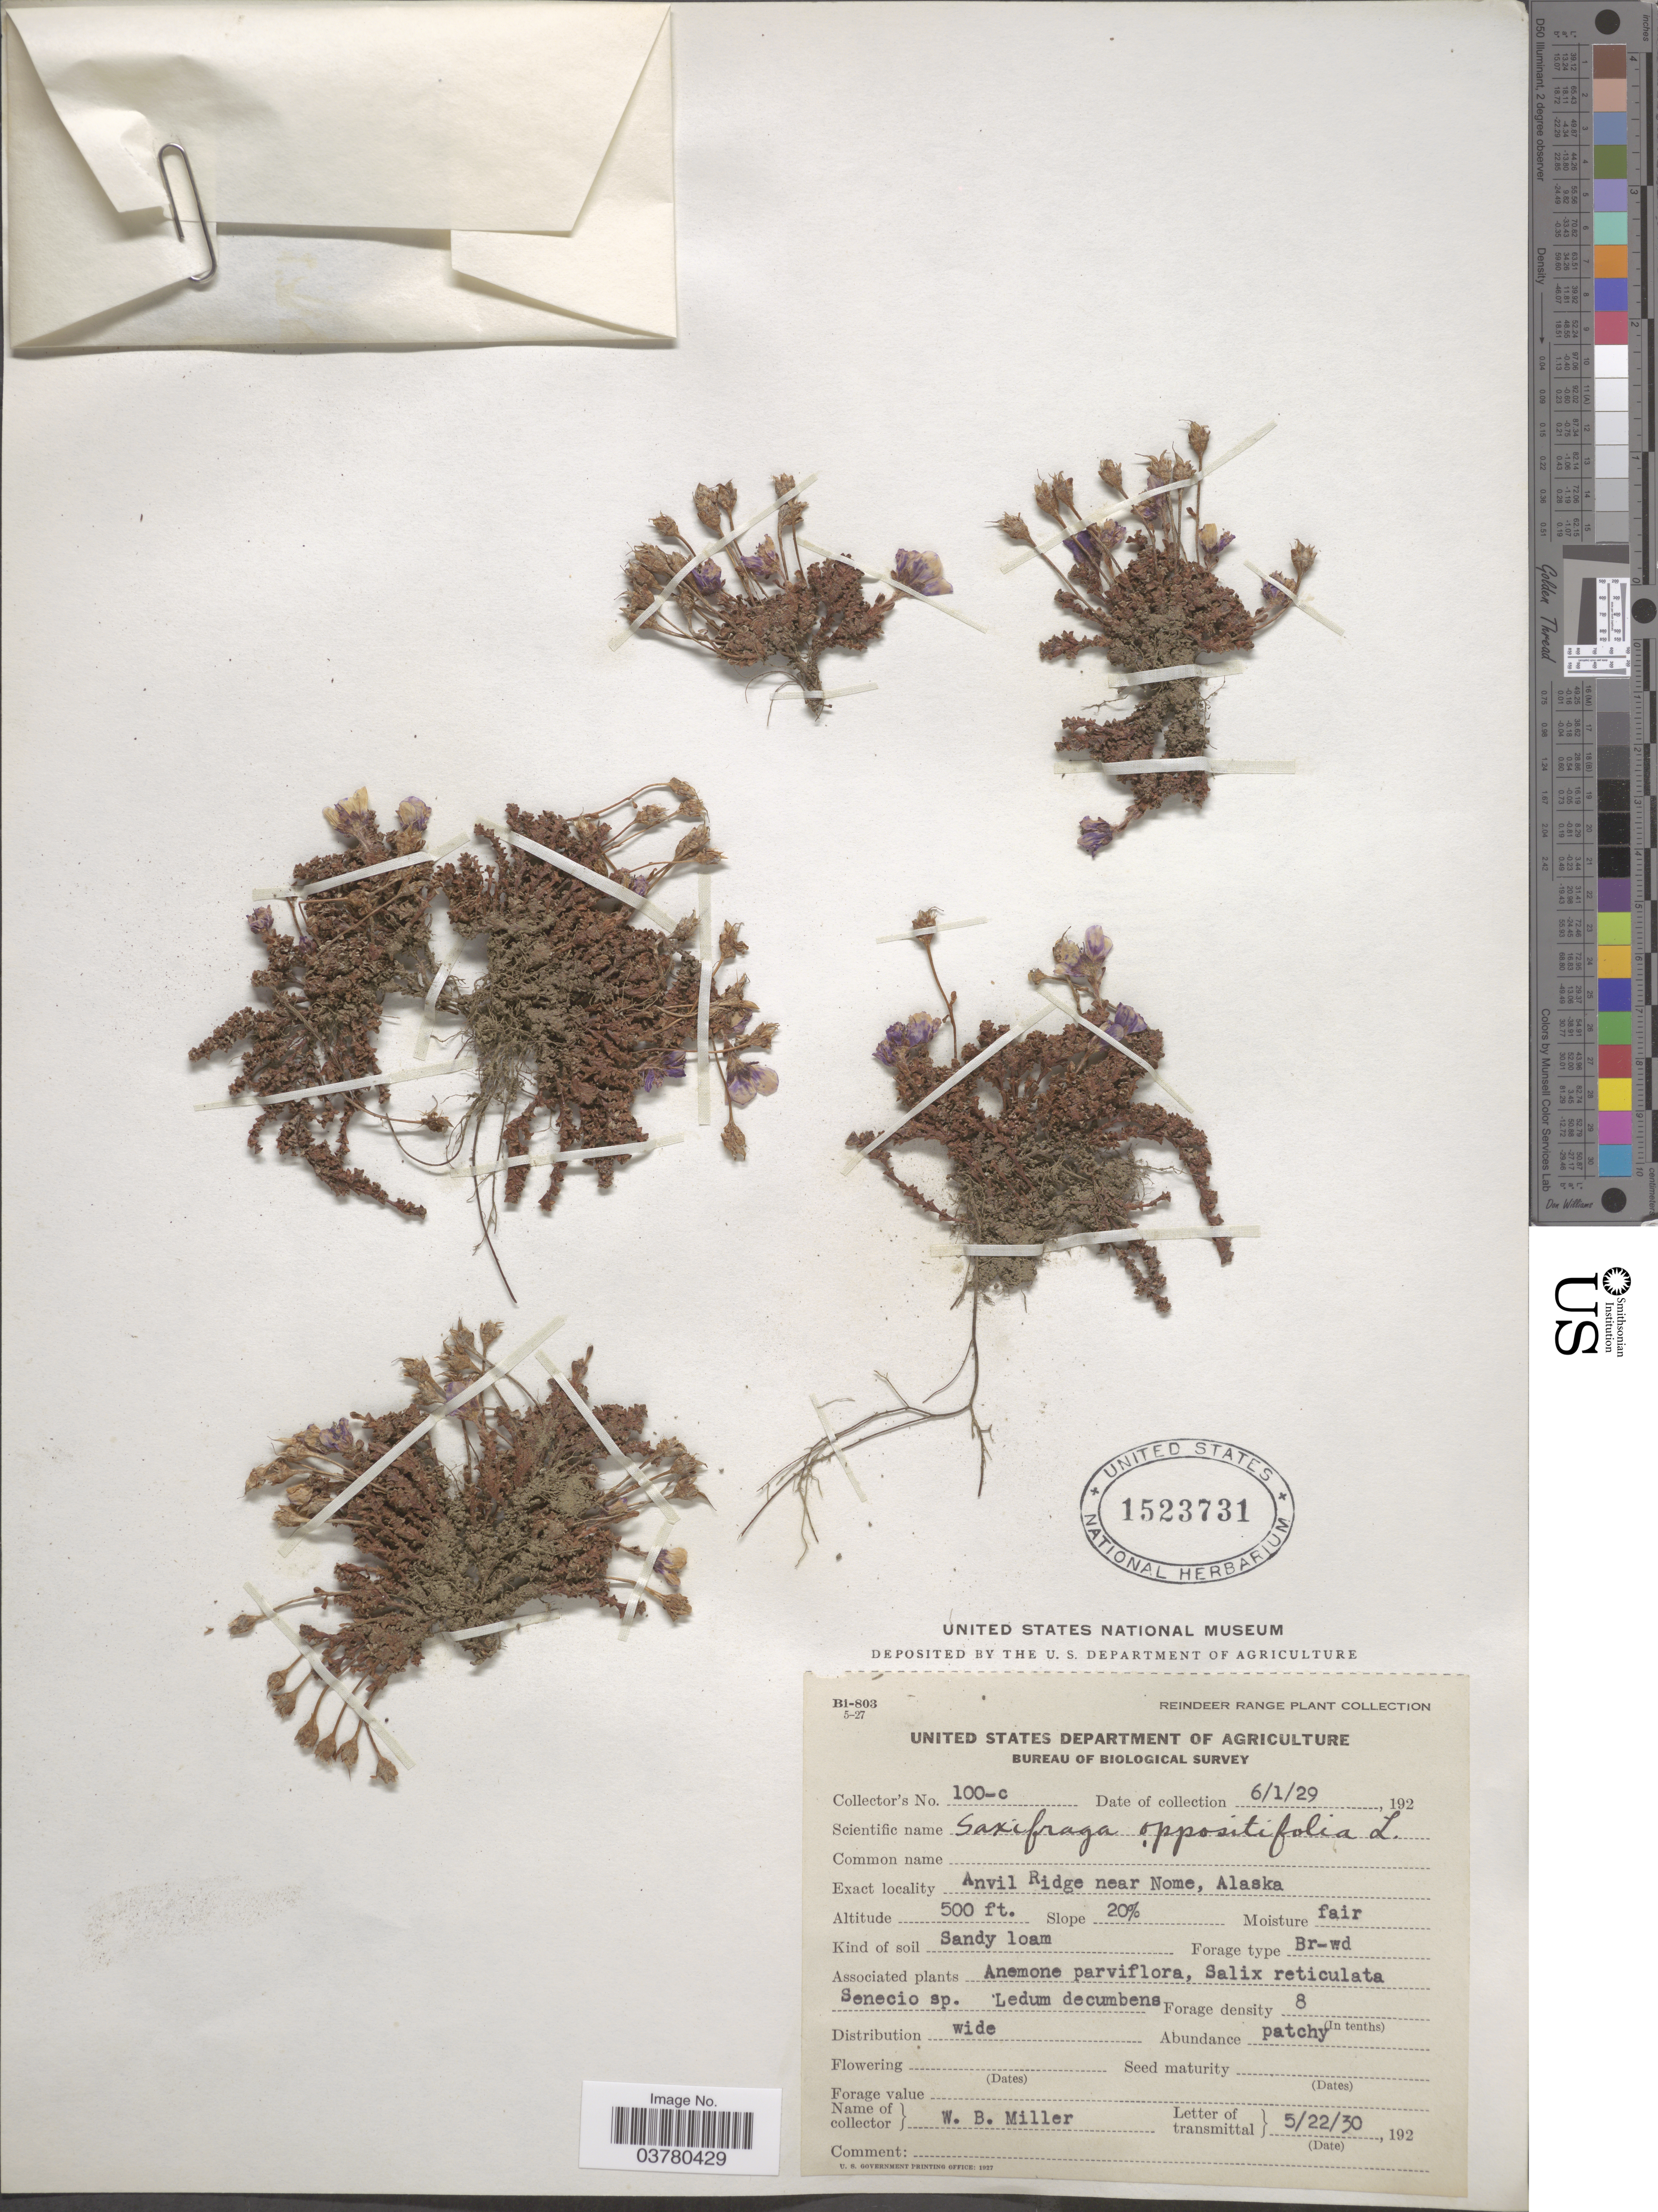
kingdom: Plantae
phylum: Tracheophyta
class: Magnoliopsida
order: Saxifragales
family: Saxifragaceae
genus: Saxifraga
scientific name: Saxifraga oppositifolia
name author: L.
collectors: W. Miller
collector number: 100-c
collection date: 1929-06-01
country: United States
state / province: Alaska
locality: Bureau of Biological Survey. Anvil Ridge near Nome.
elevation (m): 152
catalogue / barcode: US 1523731